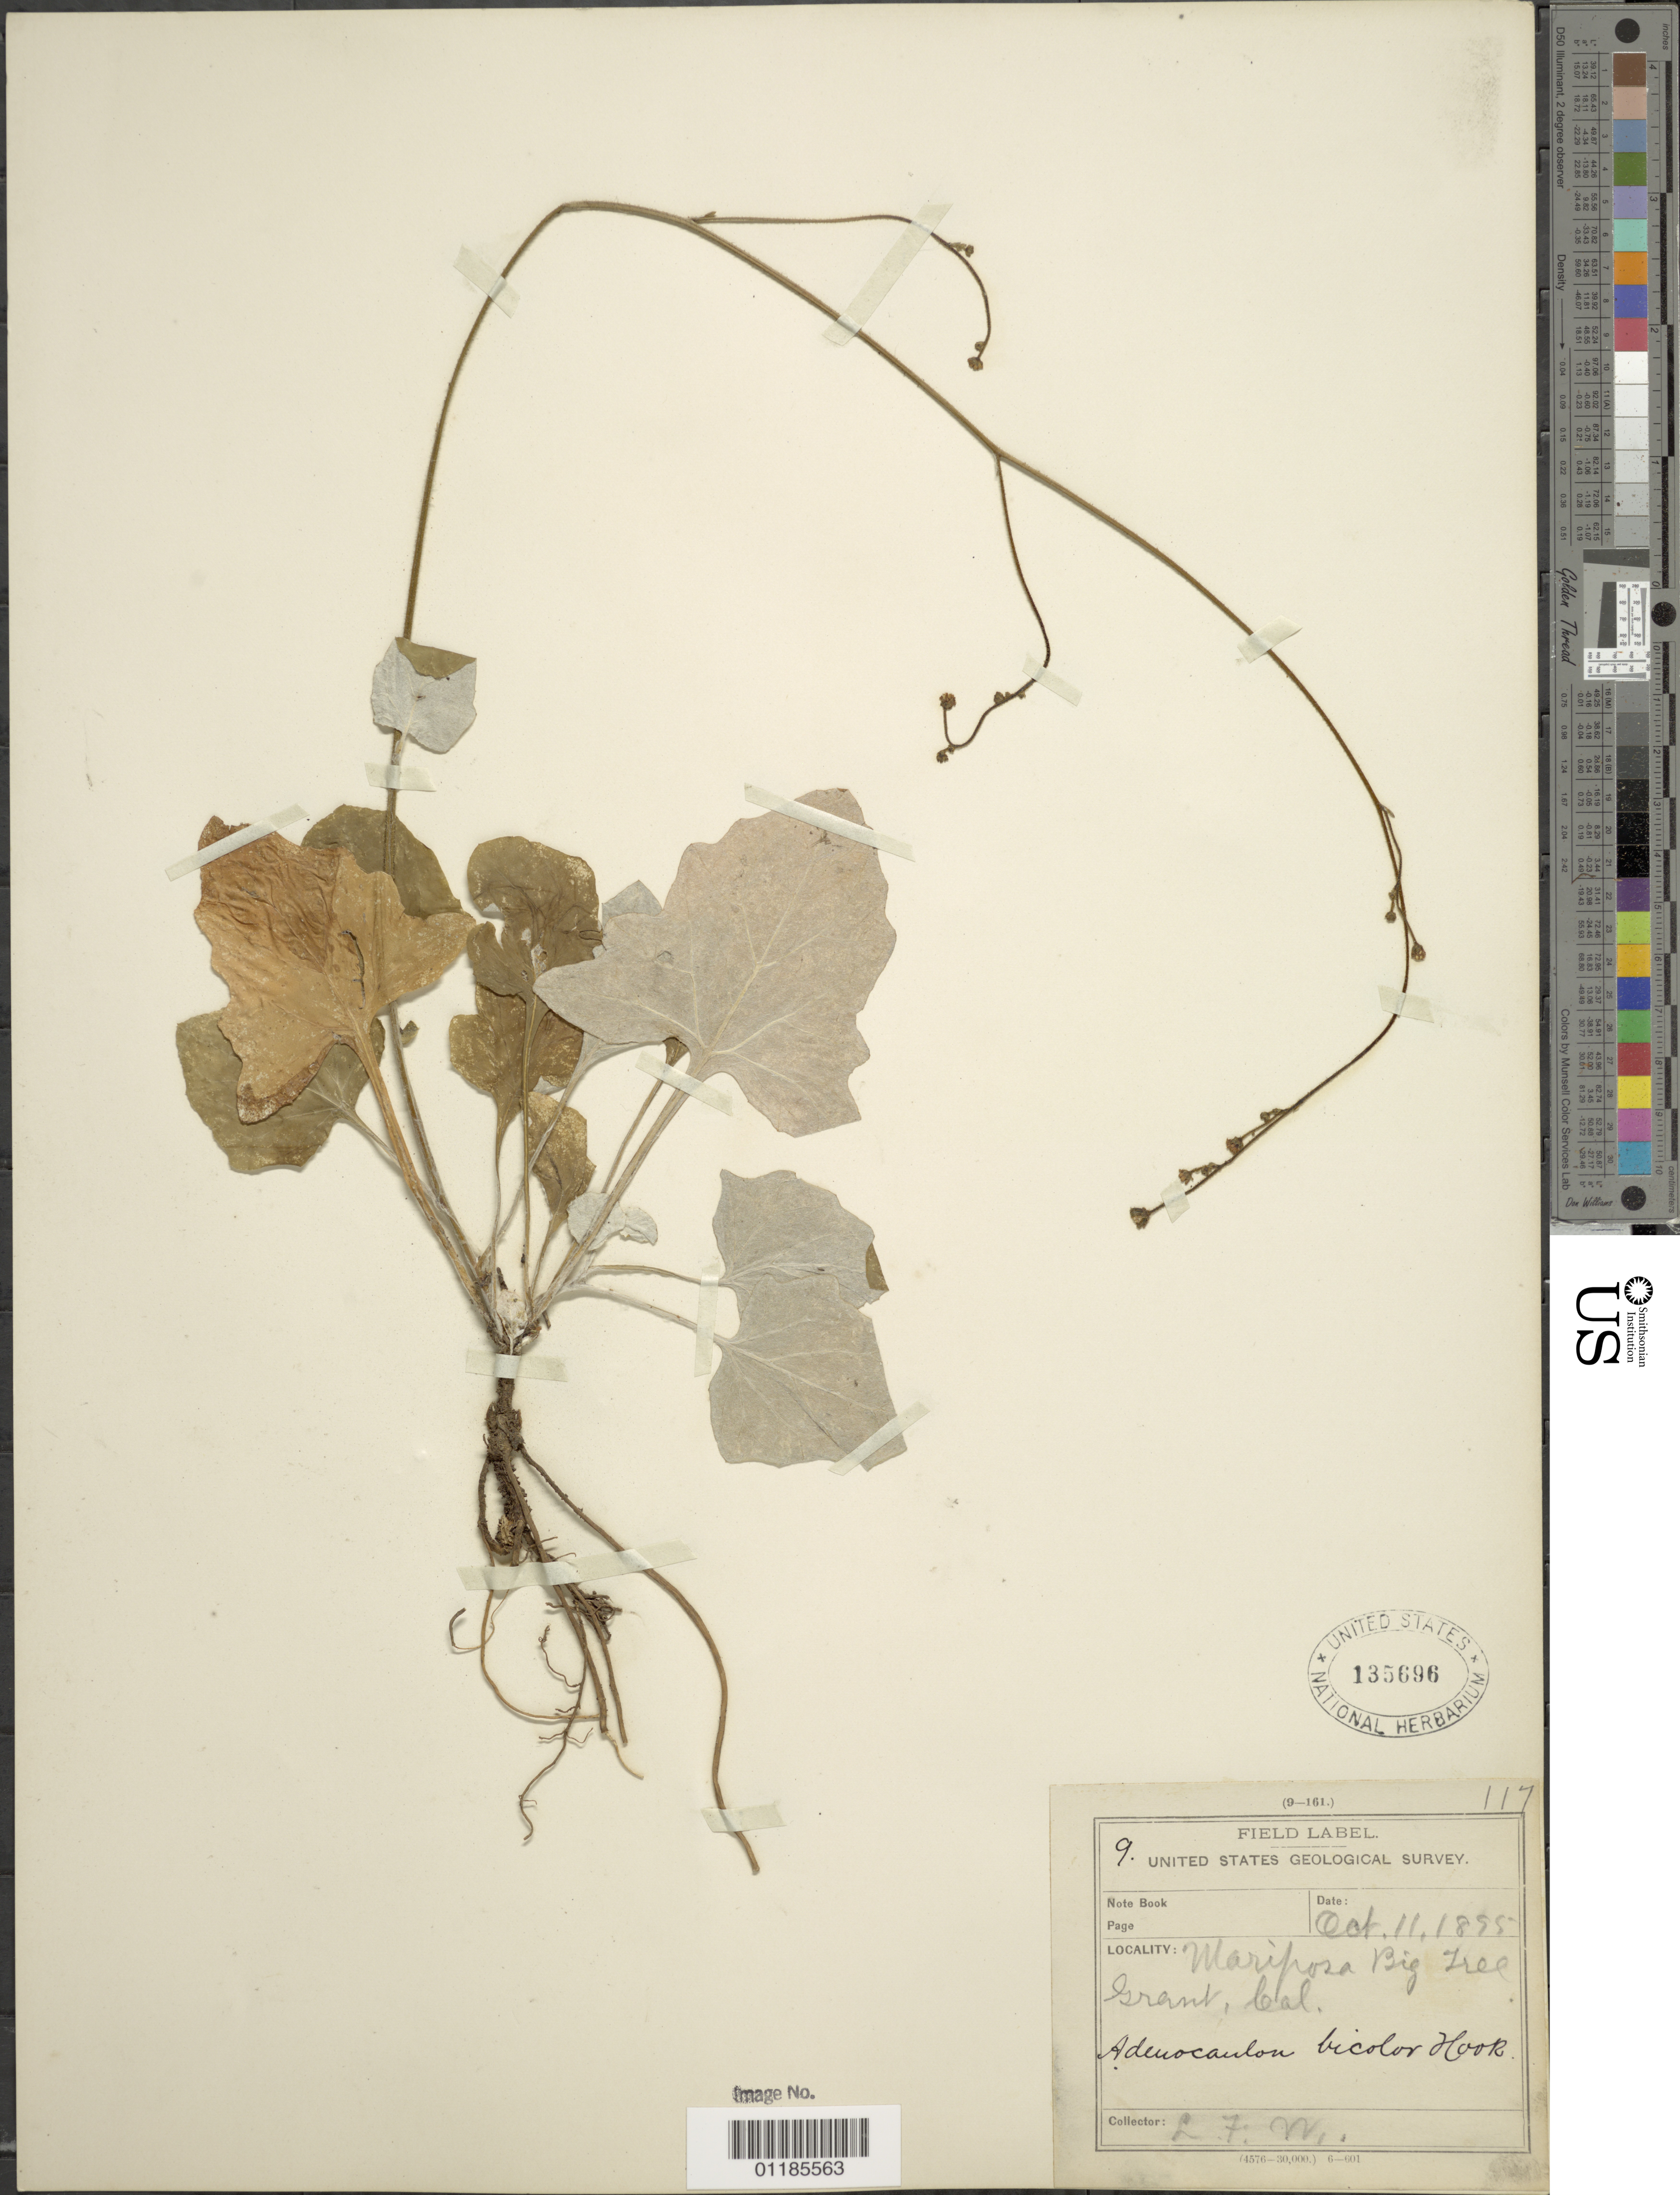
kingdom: Plantae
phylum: Tracheophyta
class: Magnoliopsida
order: Asterales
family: Asteraceae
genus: Adenocaulon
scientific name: Adenocaulon bicolor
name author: Hook.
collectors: L. F. Ward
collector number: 9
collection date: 1895-10-11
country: United States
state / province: California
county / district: Mariposa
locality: Big Tree Grant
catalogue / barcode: US 135696